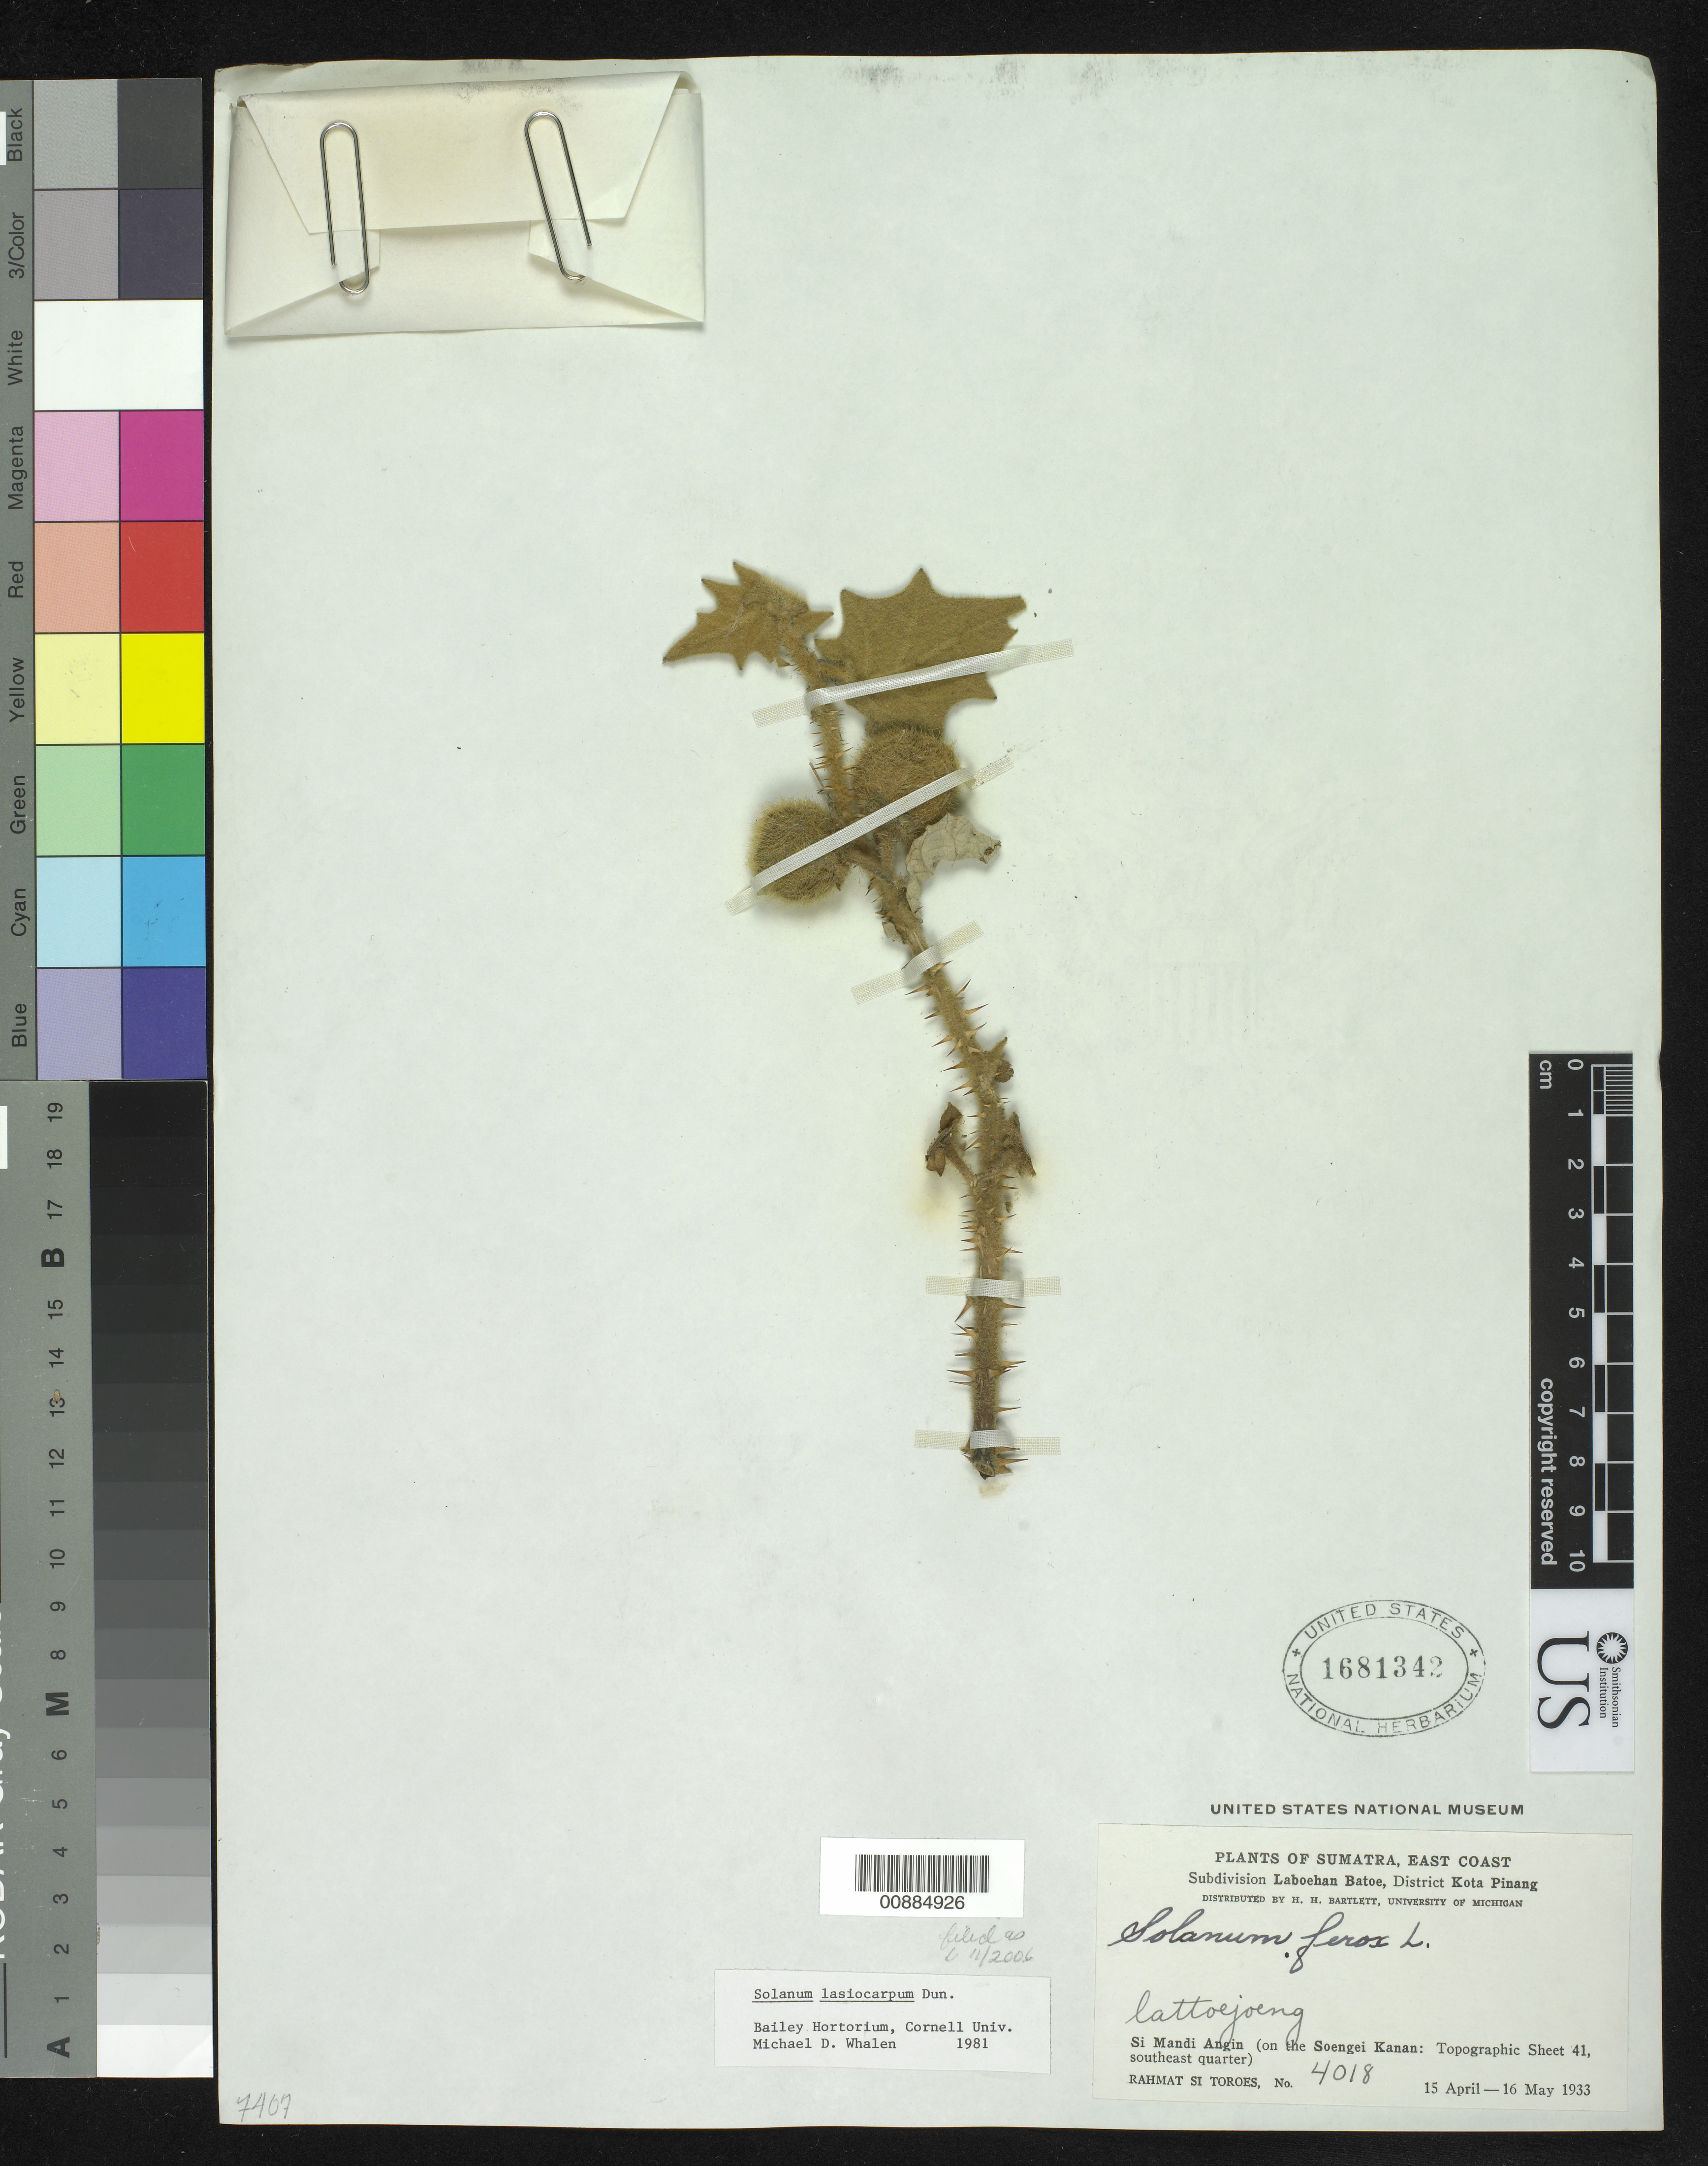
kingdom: Plantae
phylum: Tracheophyta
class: Magnoliopsida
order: Solanales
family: Solanaceae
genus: Solanum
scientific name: Solanum lasiocarpum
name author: Dunal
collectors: Rahmat Si Boeea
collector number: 4018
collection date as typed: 15 Apr 1933 to 16 May 1933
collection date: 1933-04-15/1933-05-16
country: Indonesia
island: Sumatra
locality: East Coast; Kota Pinang, Subdivision Laboehan Batoe; Si Mandi Angin on the Soengei Kanan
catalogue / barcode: US 1681342